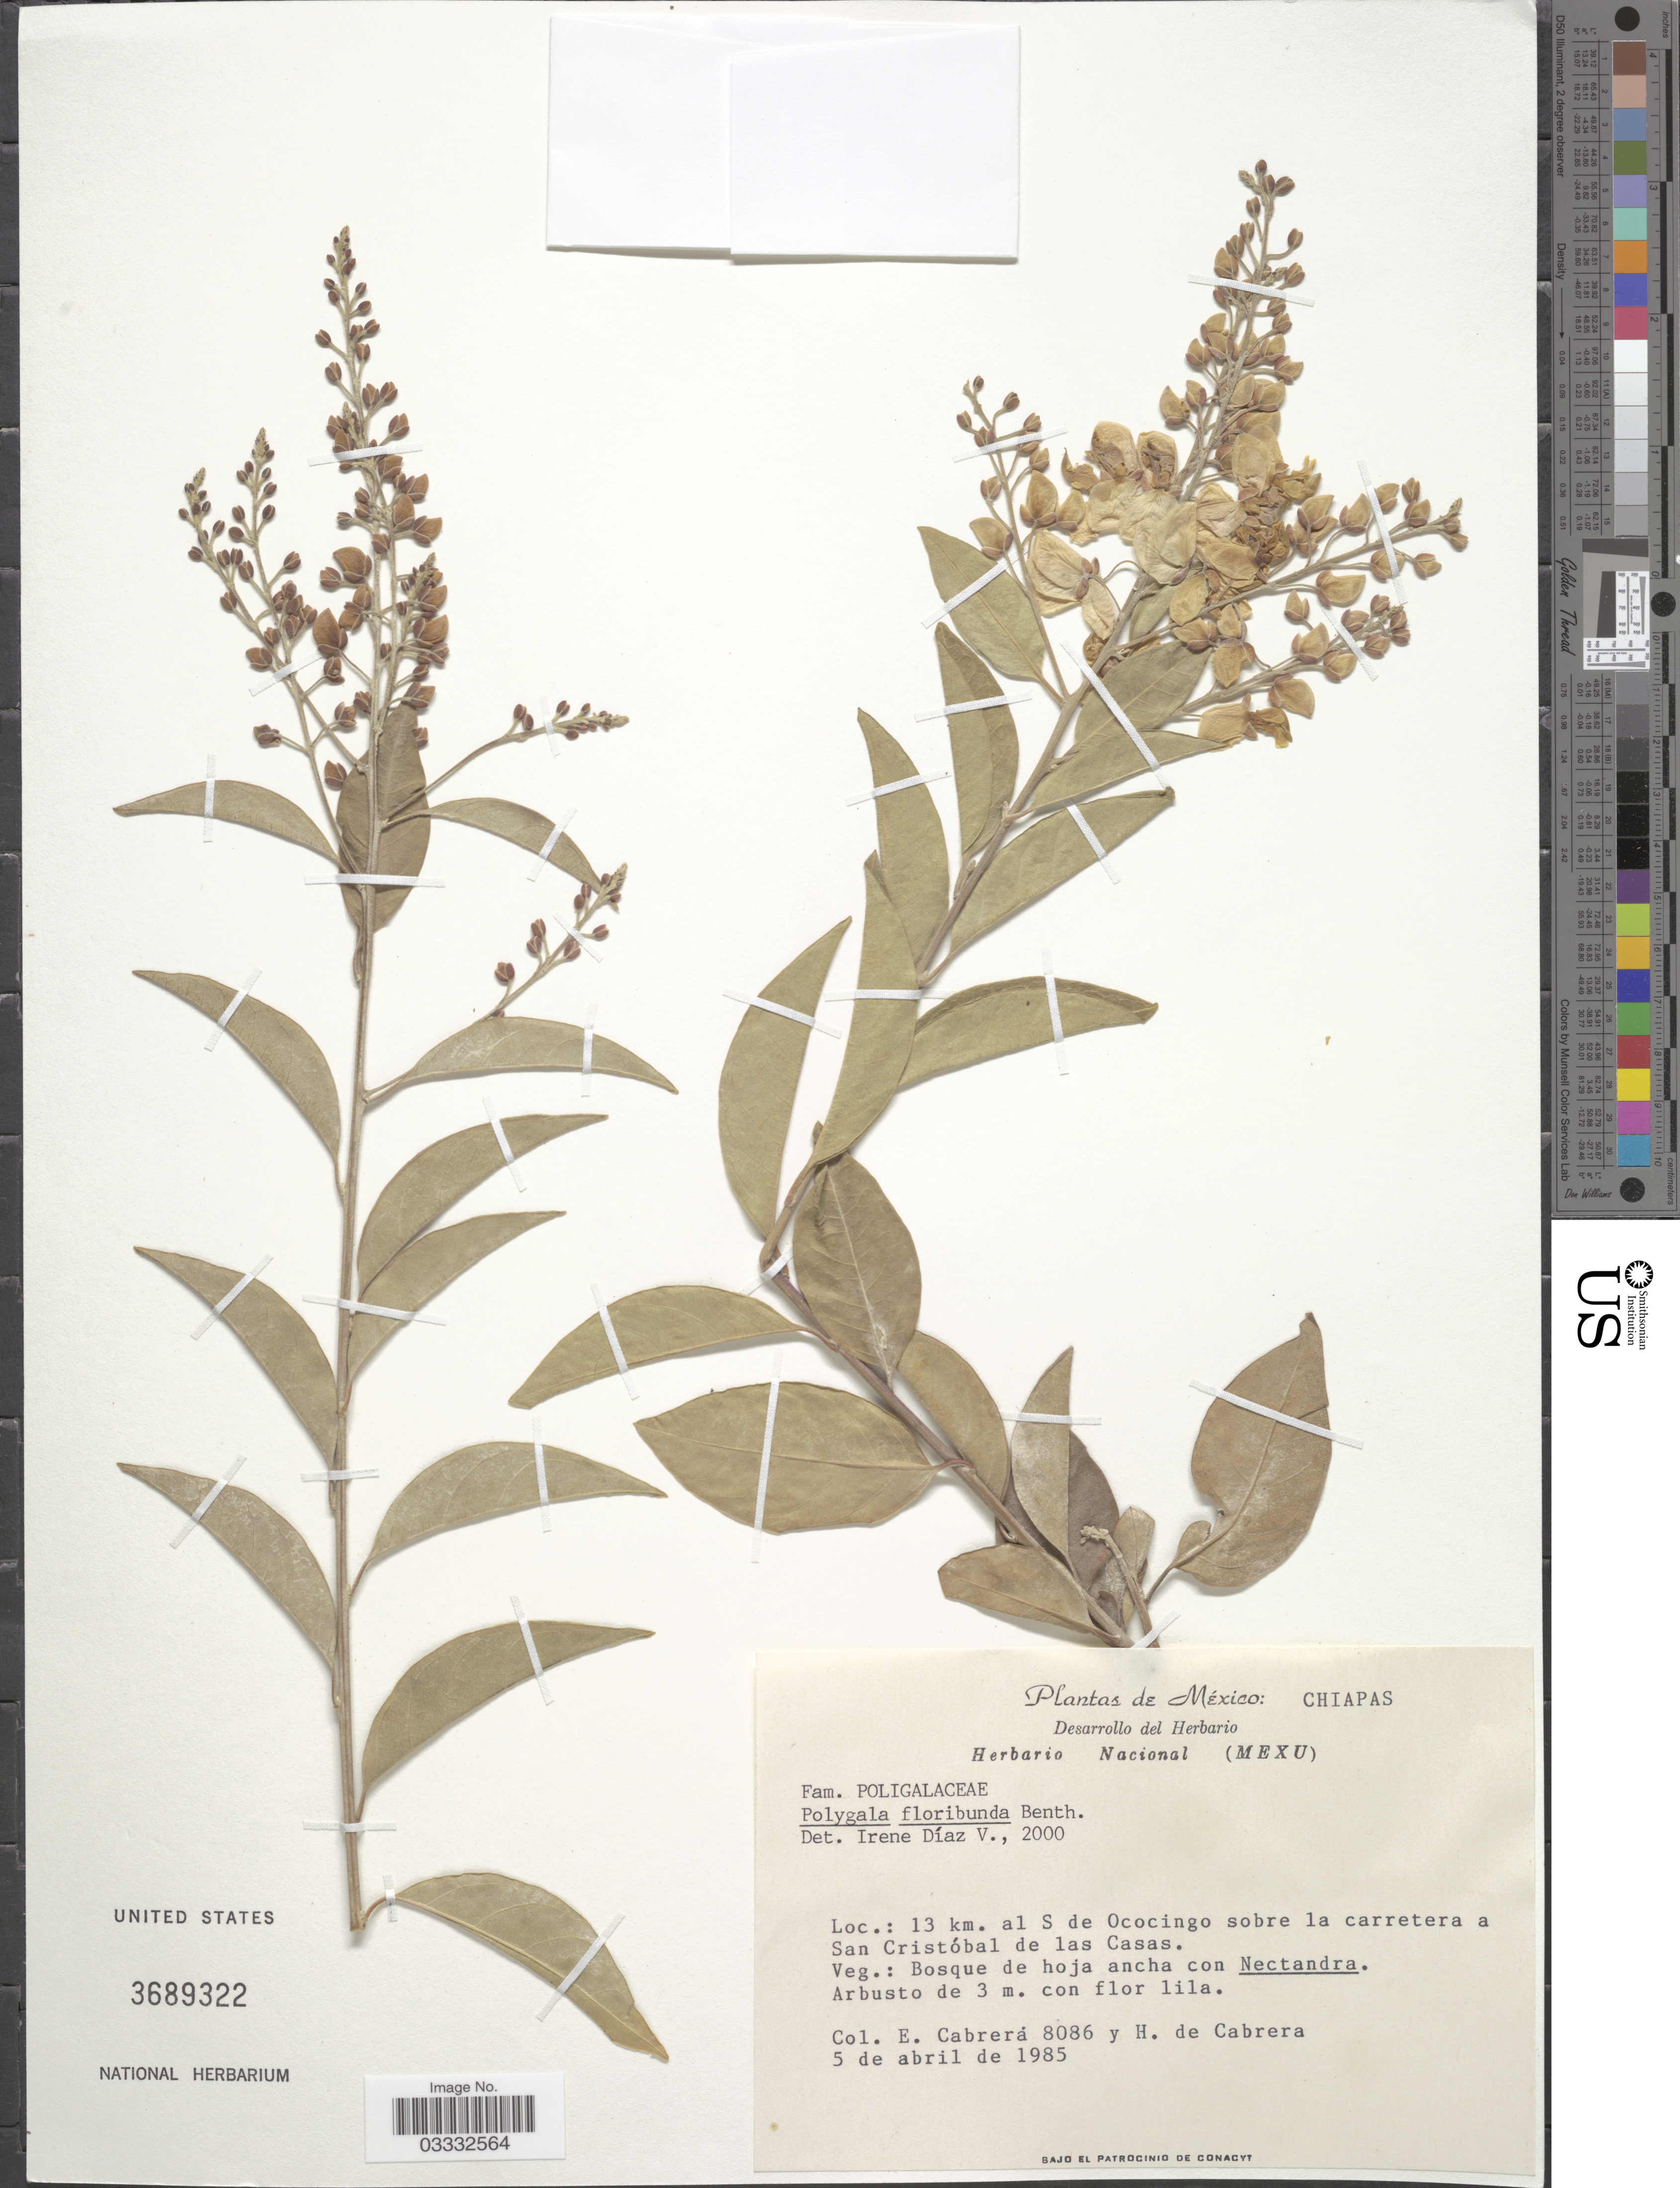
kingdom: Plantae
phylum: Tracheophyta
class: Magnoliopsida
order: Fabales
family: Polygalaceae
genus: Asemeia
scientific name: Asemeia floribunda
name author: (Benth.) J.F.B. Pastore & J.R. Abbott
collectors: E. Cabrera & H. de Cabrera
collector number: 8086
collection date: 1985-04-05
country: Mexico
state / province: Chiapas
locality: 13 km. al S de Ococingo sobre la carretera a San Cristóbal de las Casas.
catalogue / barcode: US 3689322